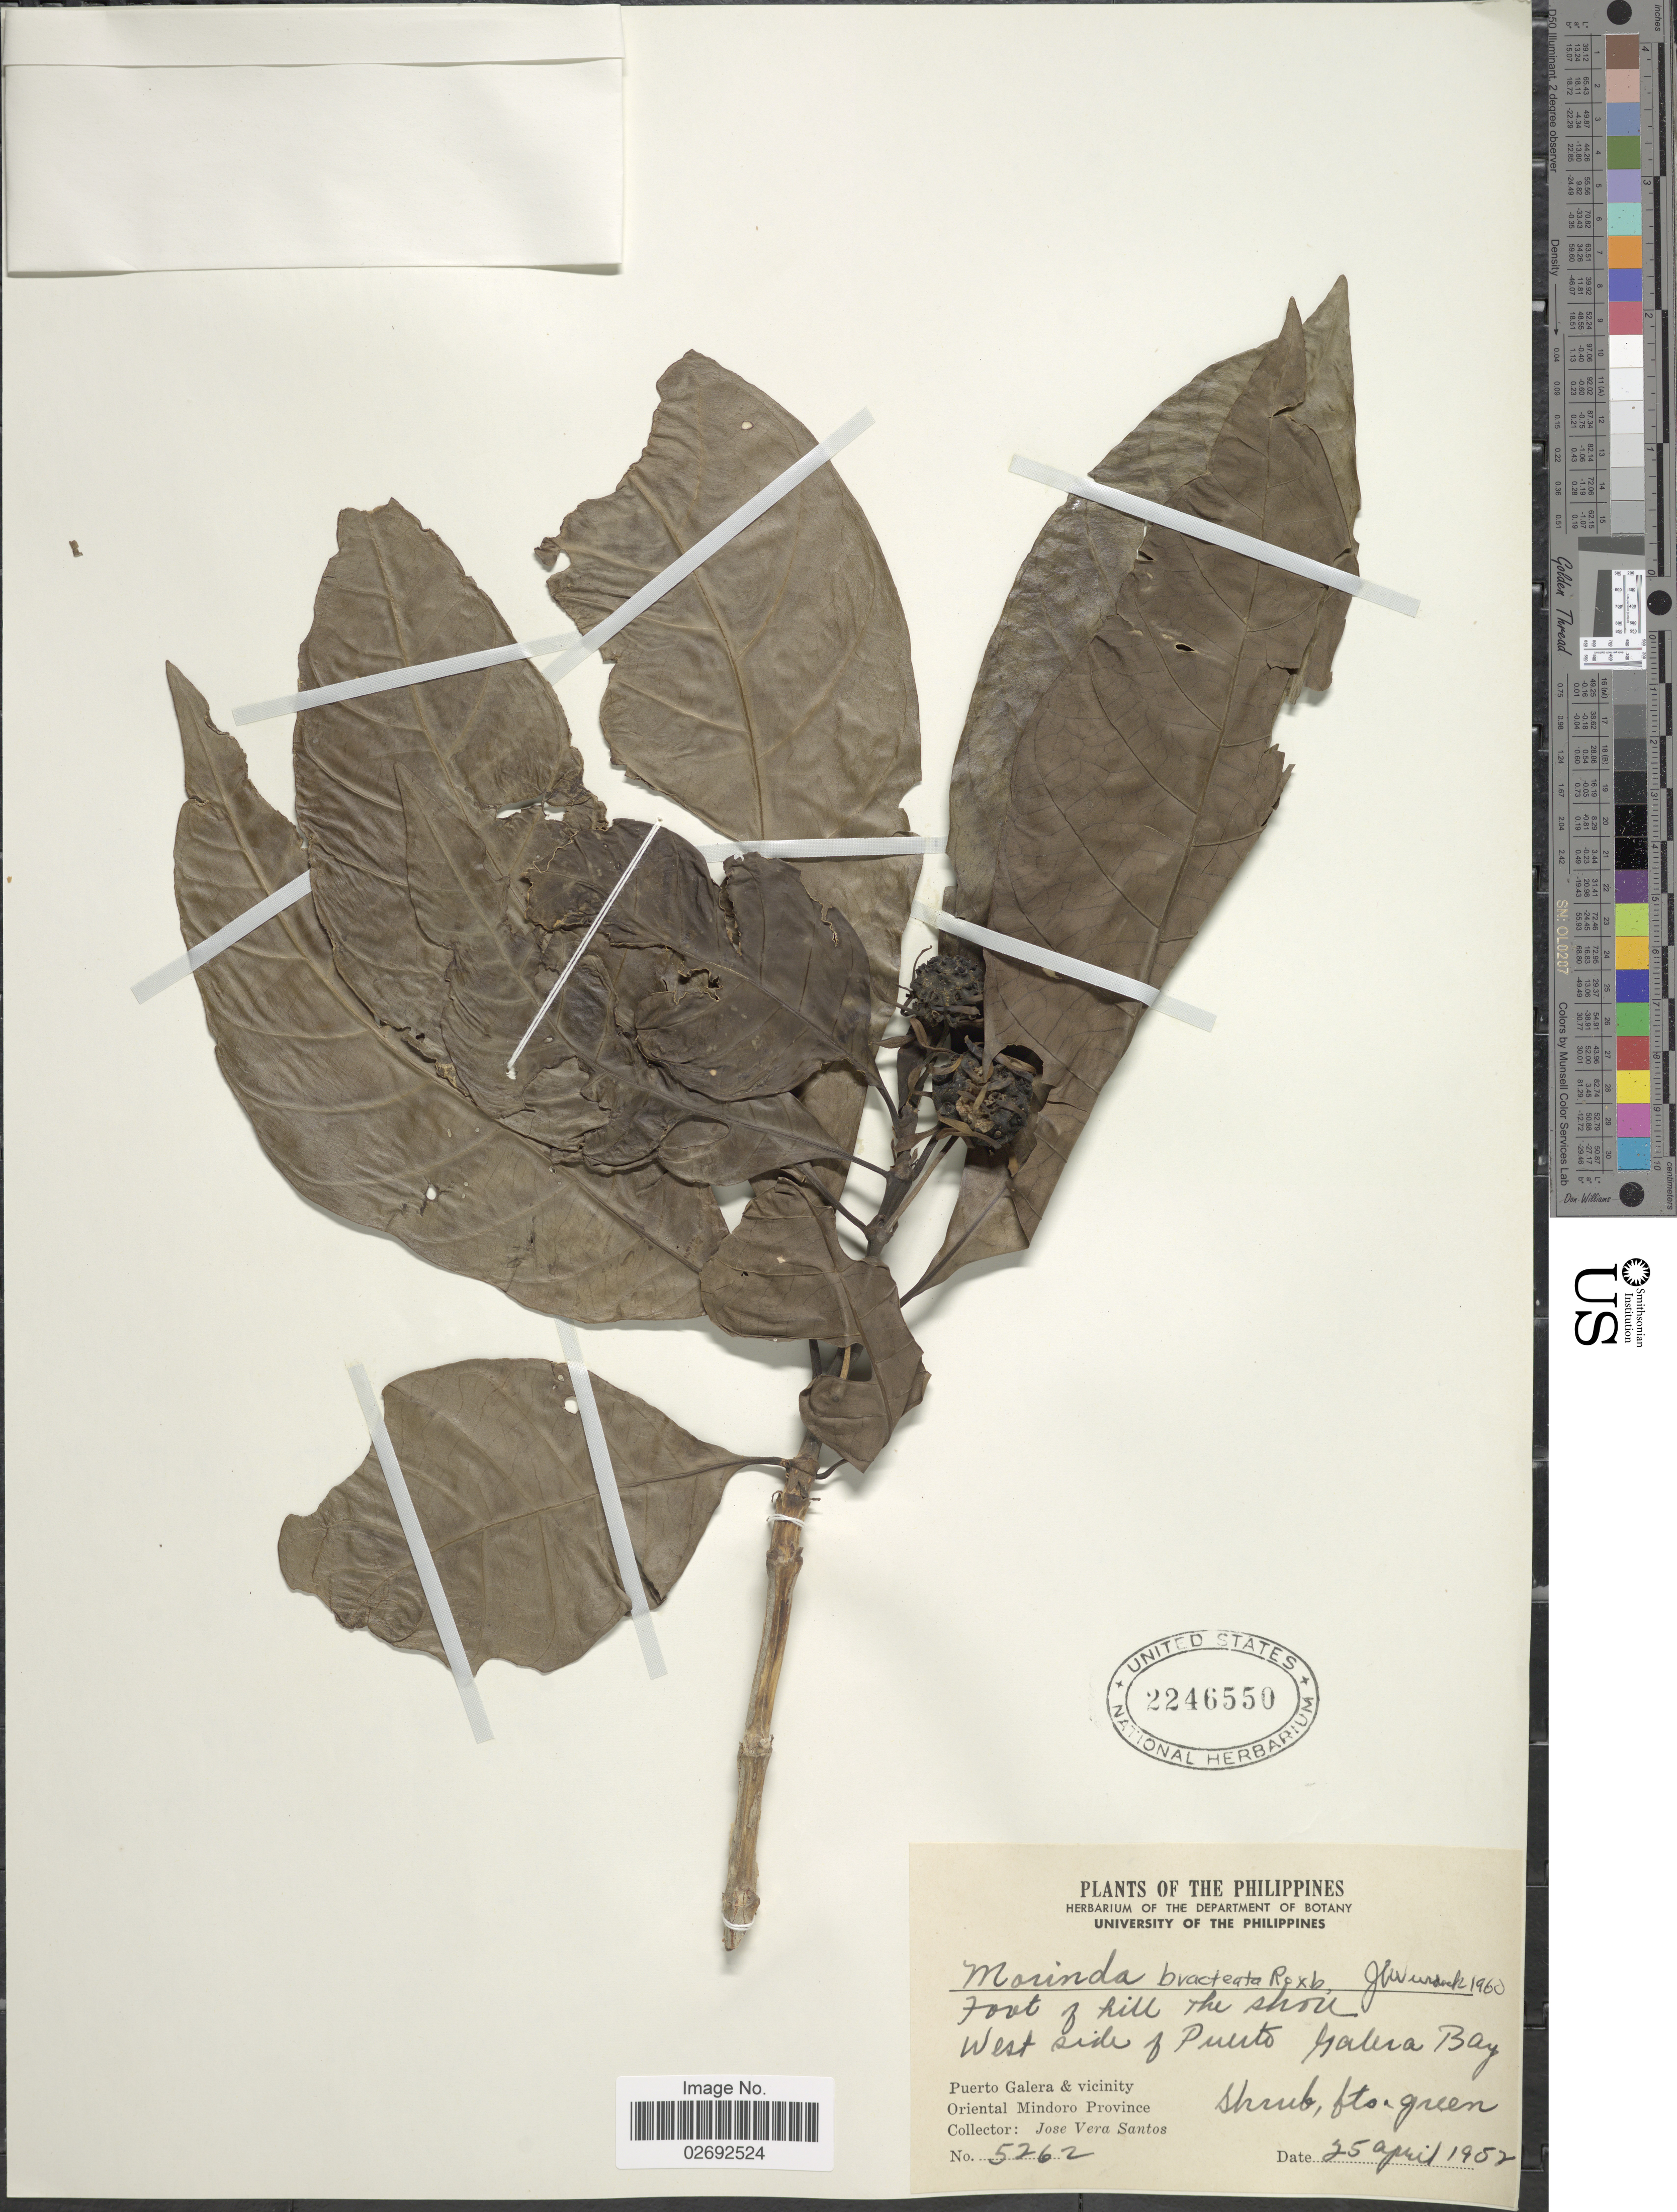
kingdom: Plantae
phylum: Tracheophyta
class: Magnoliopsida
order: Gentianales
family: Rubiaceae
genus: Morinda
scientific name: Morinda bracteata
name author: Roxb.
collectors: J. V. Santos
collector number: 5262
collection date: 1952-04-25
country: Philippines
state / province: Mimaropa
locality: Foot of hill the shore, West side of Puerto Galera Bay. Puerto Galera & Vicinity. Oriental Mindoro Province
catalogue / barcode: US 2246550